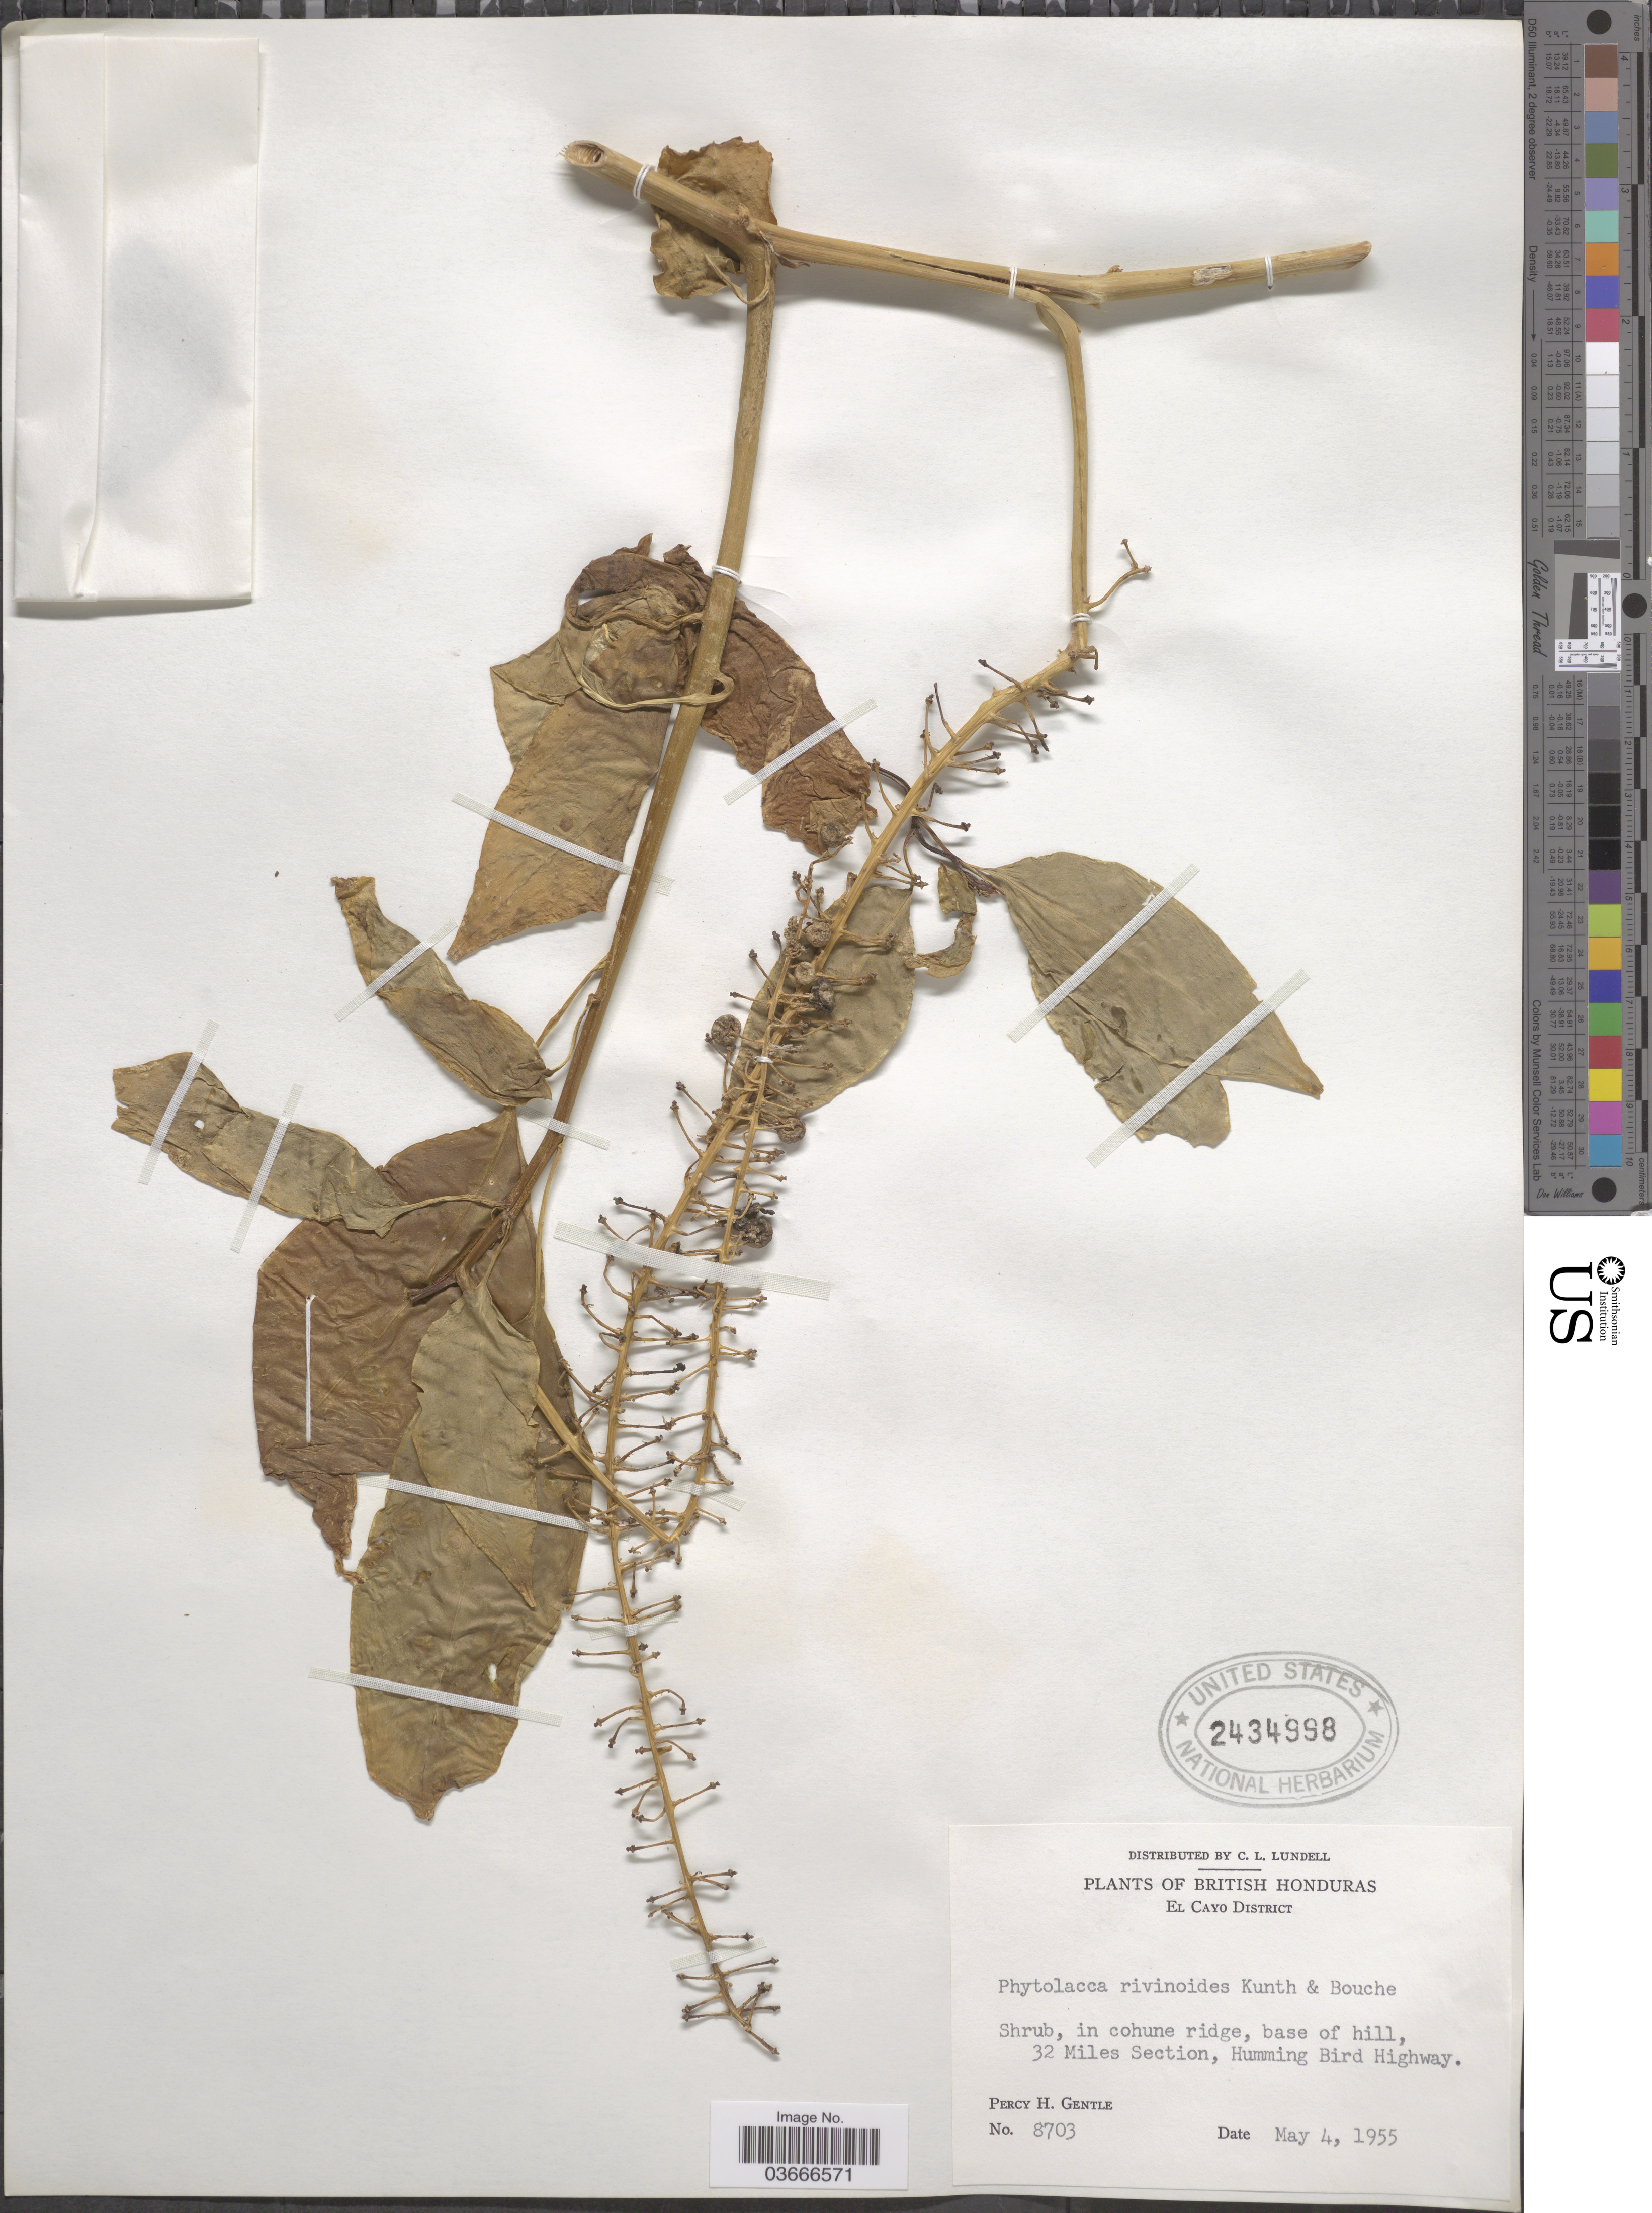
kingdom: Plantae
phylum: Tracheophyta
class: Magnoliopsida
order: Caryophyllales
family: Phytolaccaceae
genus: Phytolacca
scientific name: Phytolacca rivinoides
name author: Kunth & C.D. Bouché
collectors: P. H. Gentle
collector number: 8703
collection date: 1955-05-04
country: Belize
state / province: Cayo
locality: British Honduras. El Cayo District. Base of hill, 32 Miles Section, Humming Bird Highway.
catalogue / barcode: US 2434998